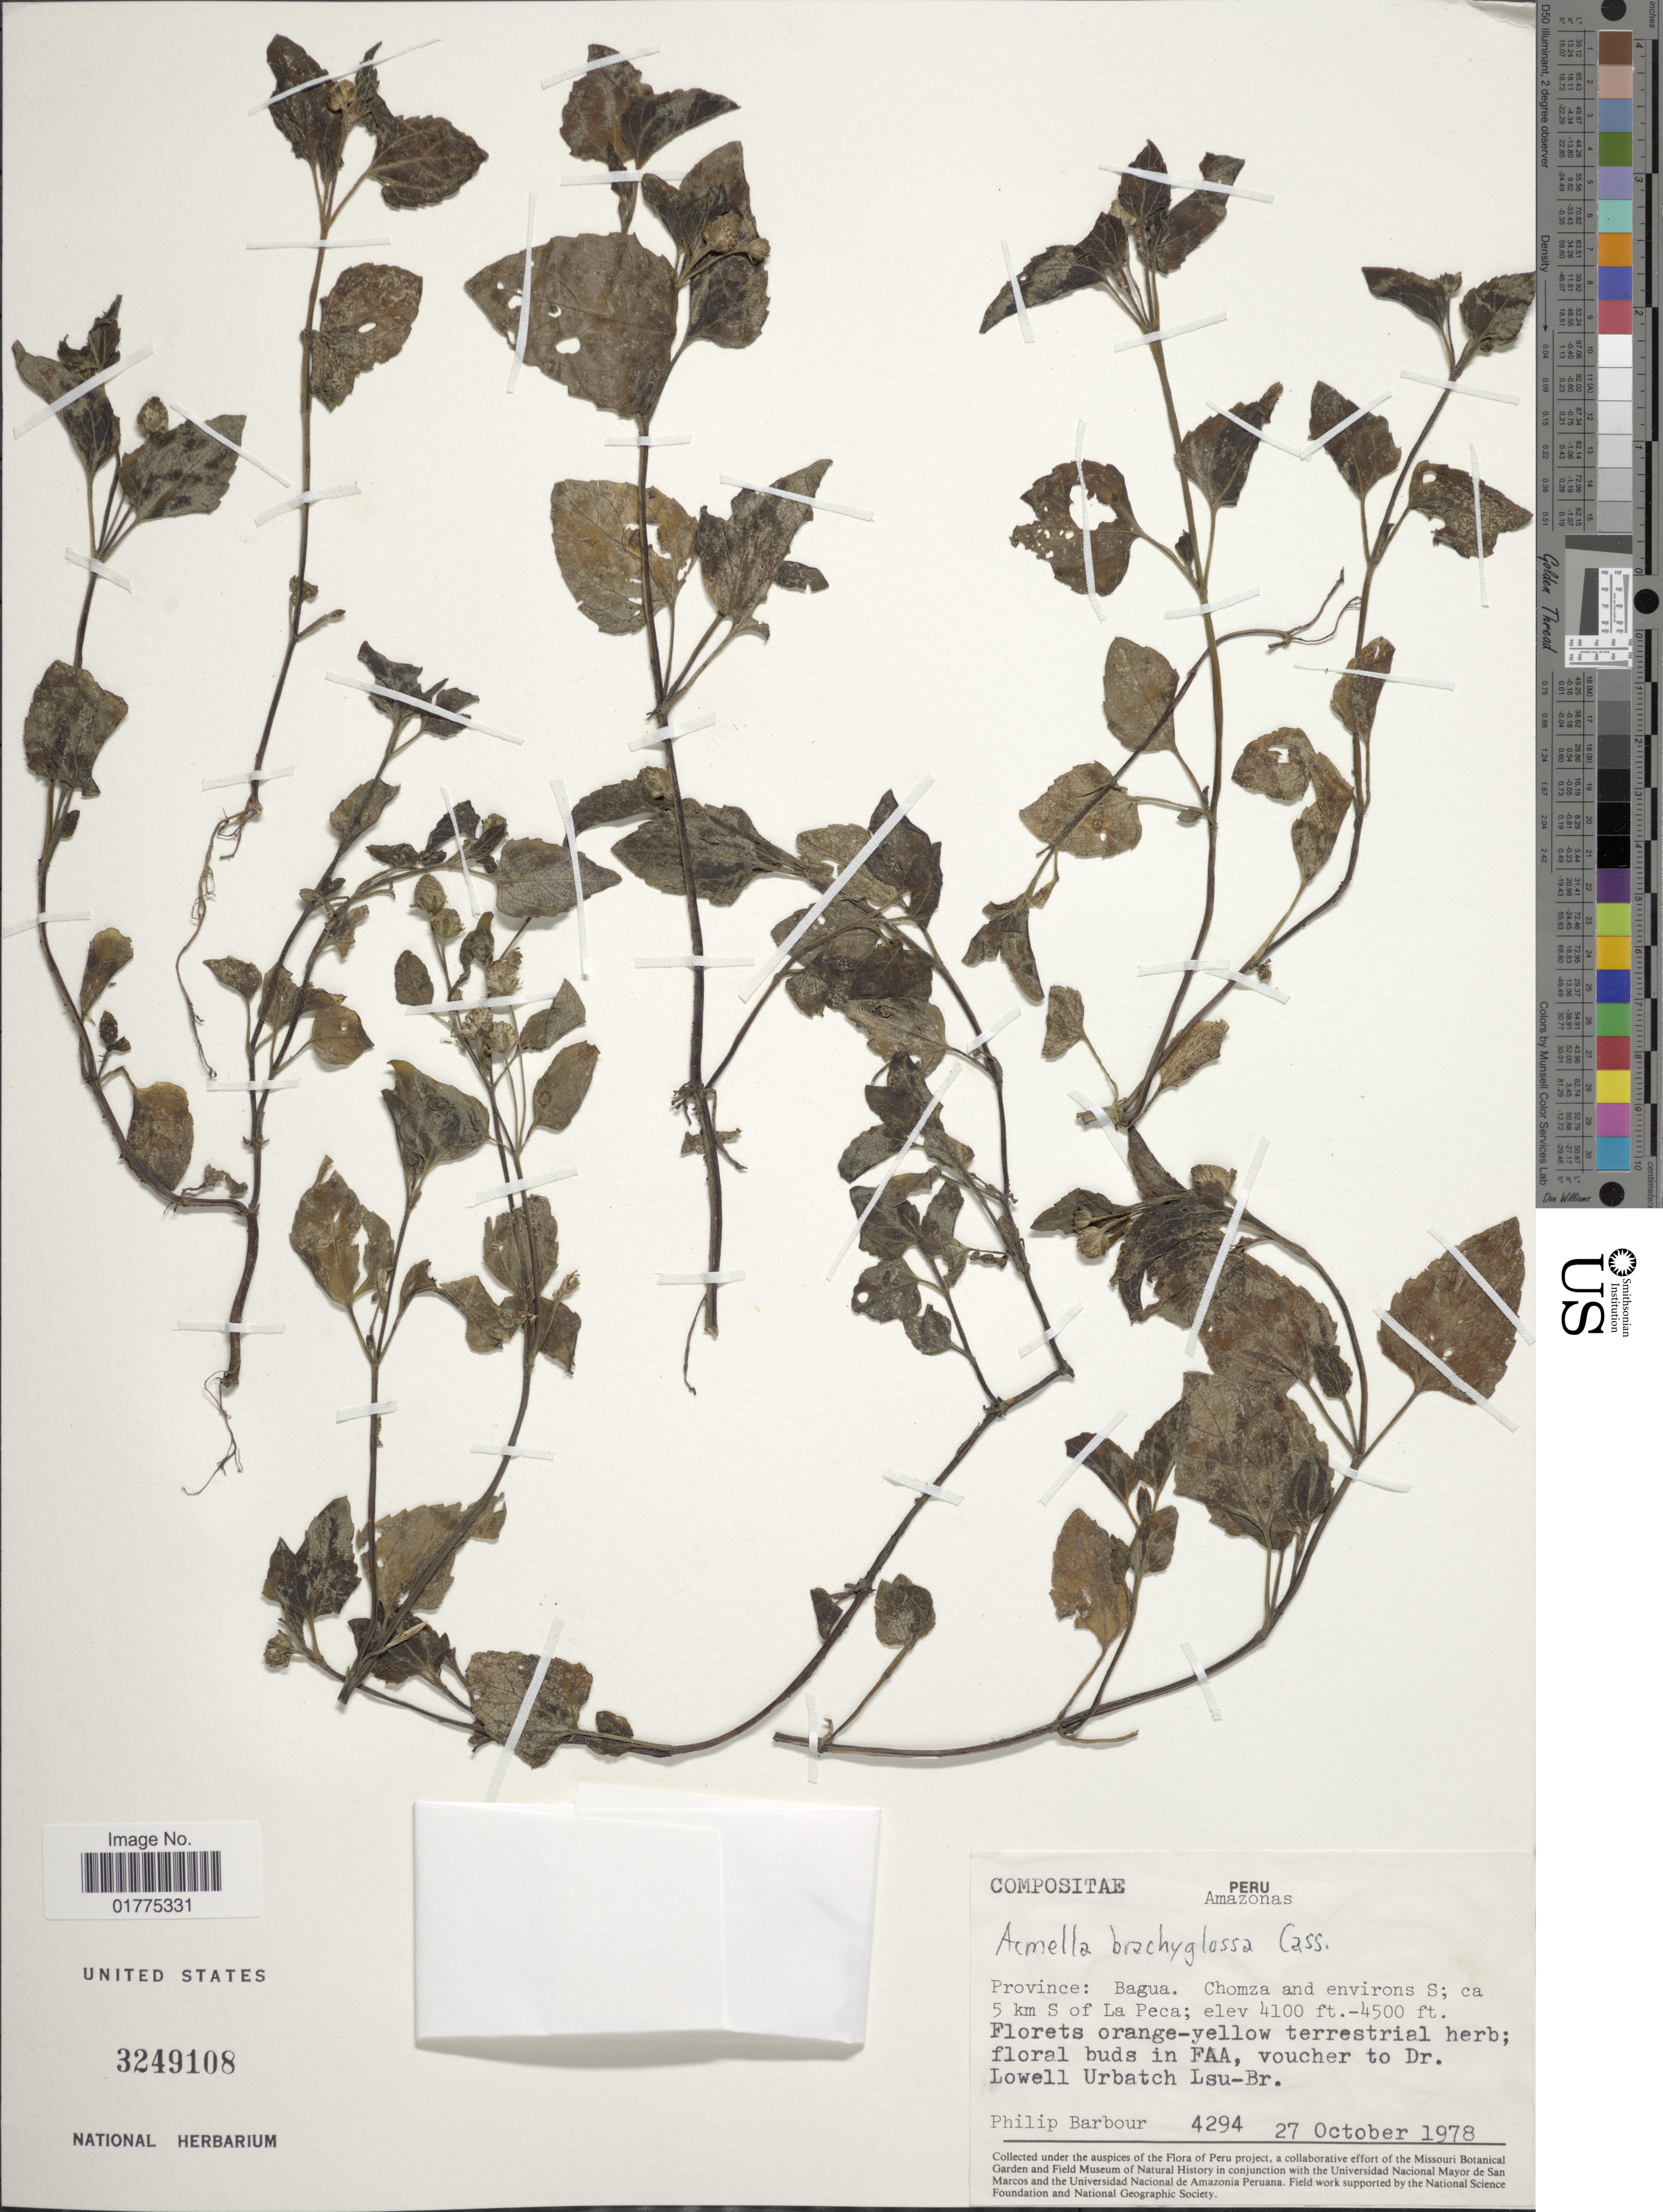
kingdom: Plantae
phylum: Tracheophyta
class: Magnoliopsida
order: Asterales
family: Asteraceae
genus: Acmella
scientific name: Acmella brachyglossa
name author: Cass.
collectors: P. Barbour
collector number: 4294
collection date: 1978-10-27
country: Peru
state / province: Amazonas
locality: Province: Bagua, Chomza and environs S, 5 km S of La Peca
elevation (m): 1250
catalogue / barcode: US 3249108